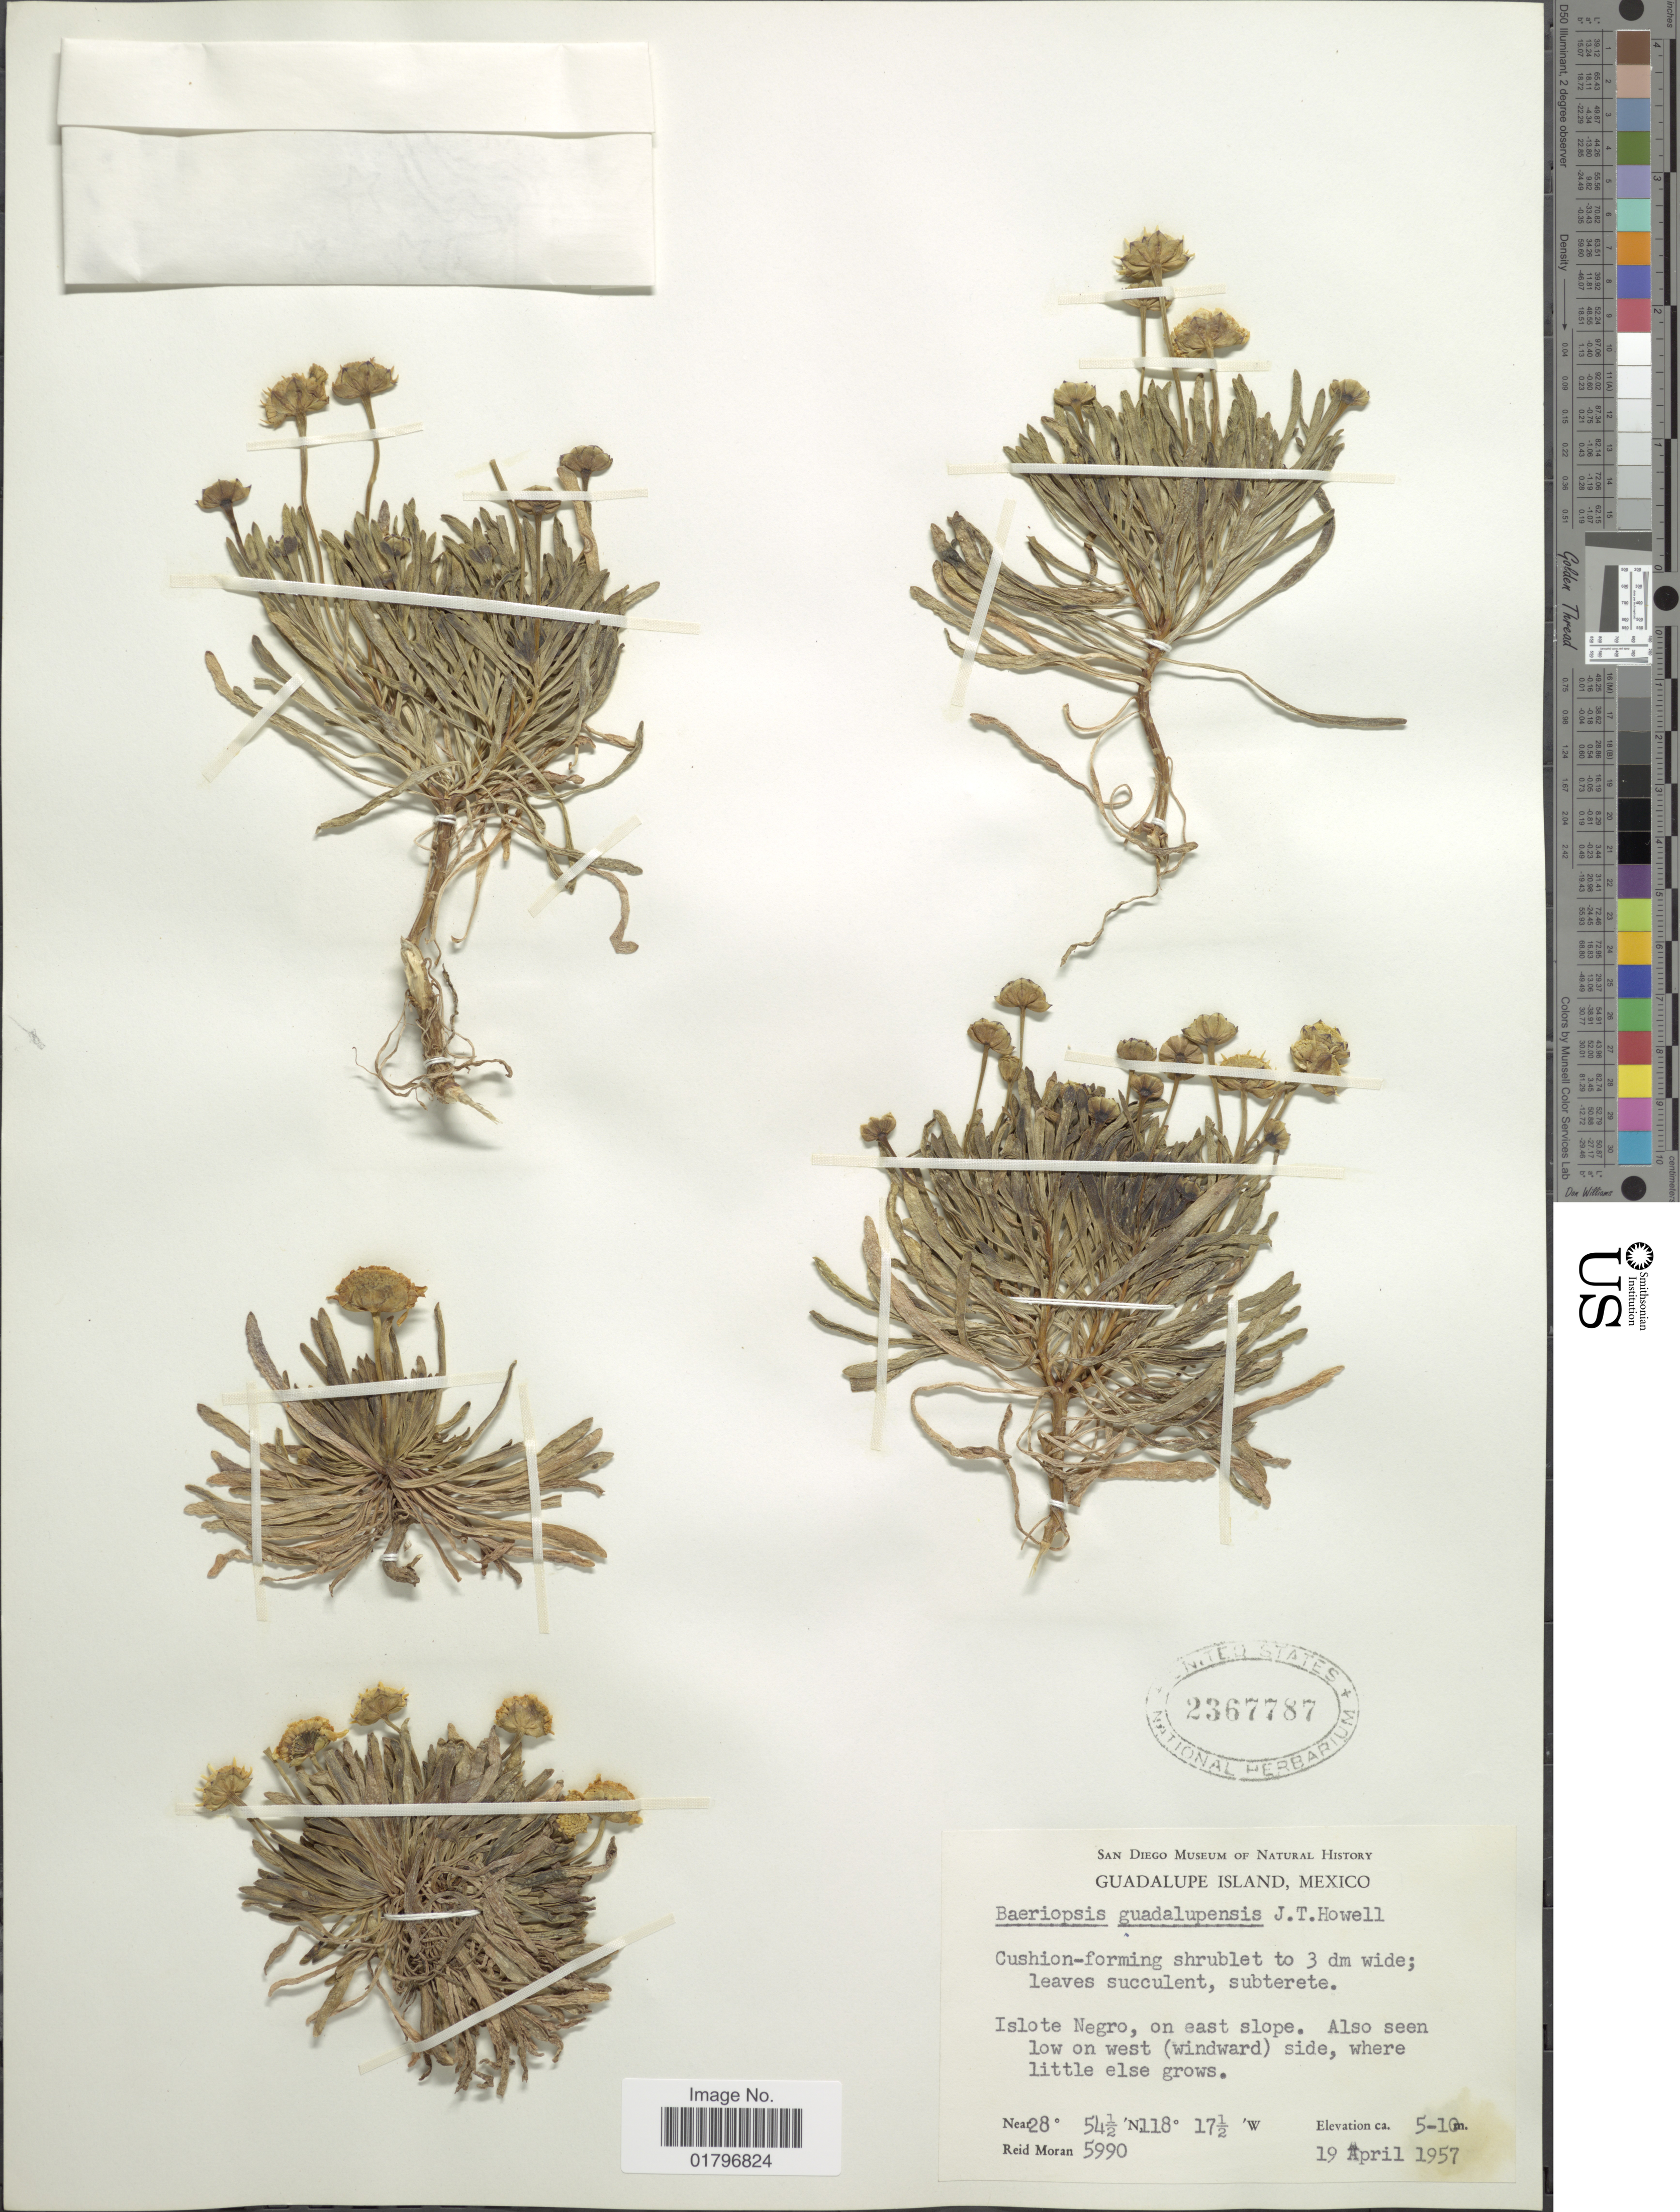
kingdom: Plantae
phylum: Tracheophyta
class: Magnoliopsida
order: Asterales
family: Asteraceae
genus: Baeriopsis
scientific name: Baeriopsis guadalupensis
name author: J.T. Howell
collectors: R. V. Moran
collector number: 5990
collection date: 1957-04-19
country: Mexico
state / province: Baja California Sur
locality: Guadalupe Island, Mexico. Islote Negro, on east slope. Also seen low on west (windward) side, where little else grows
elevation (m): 5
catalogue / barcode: US 2367787